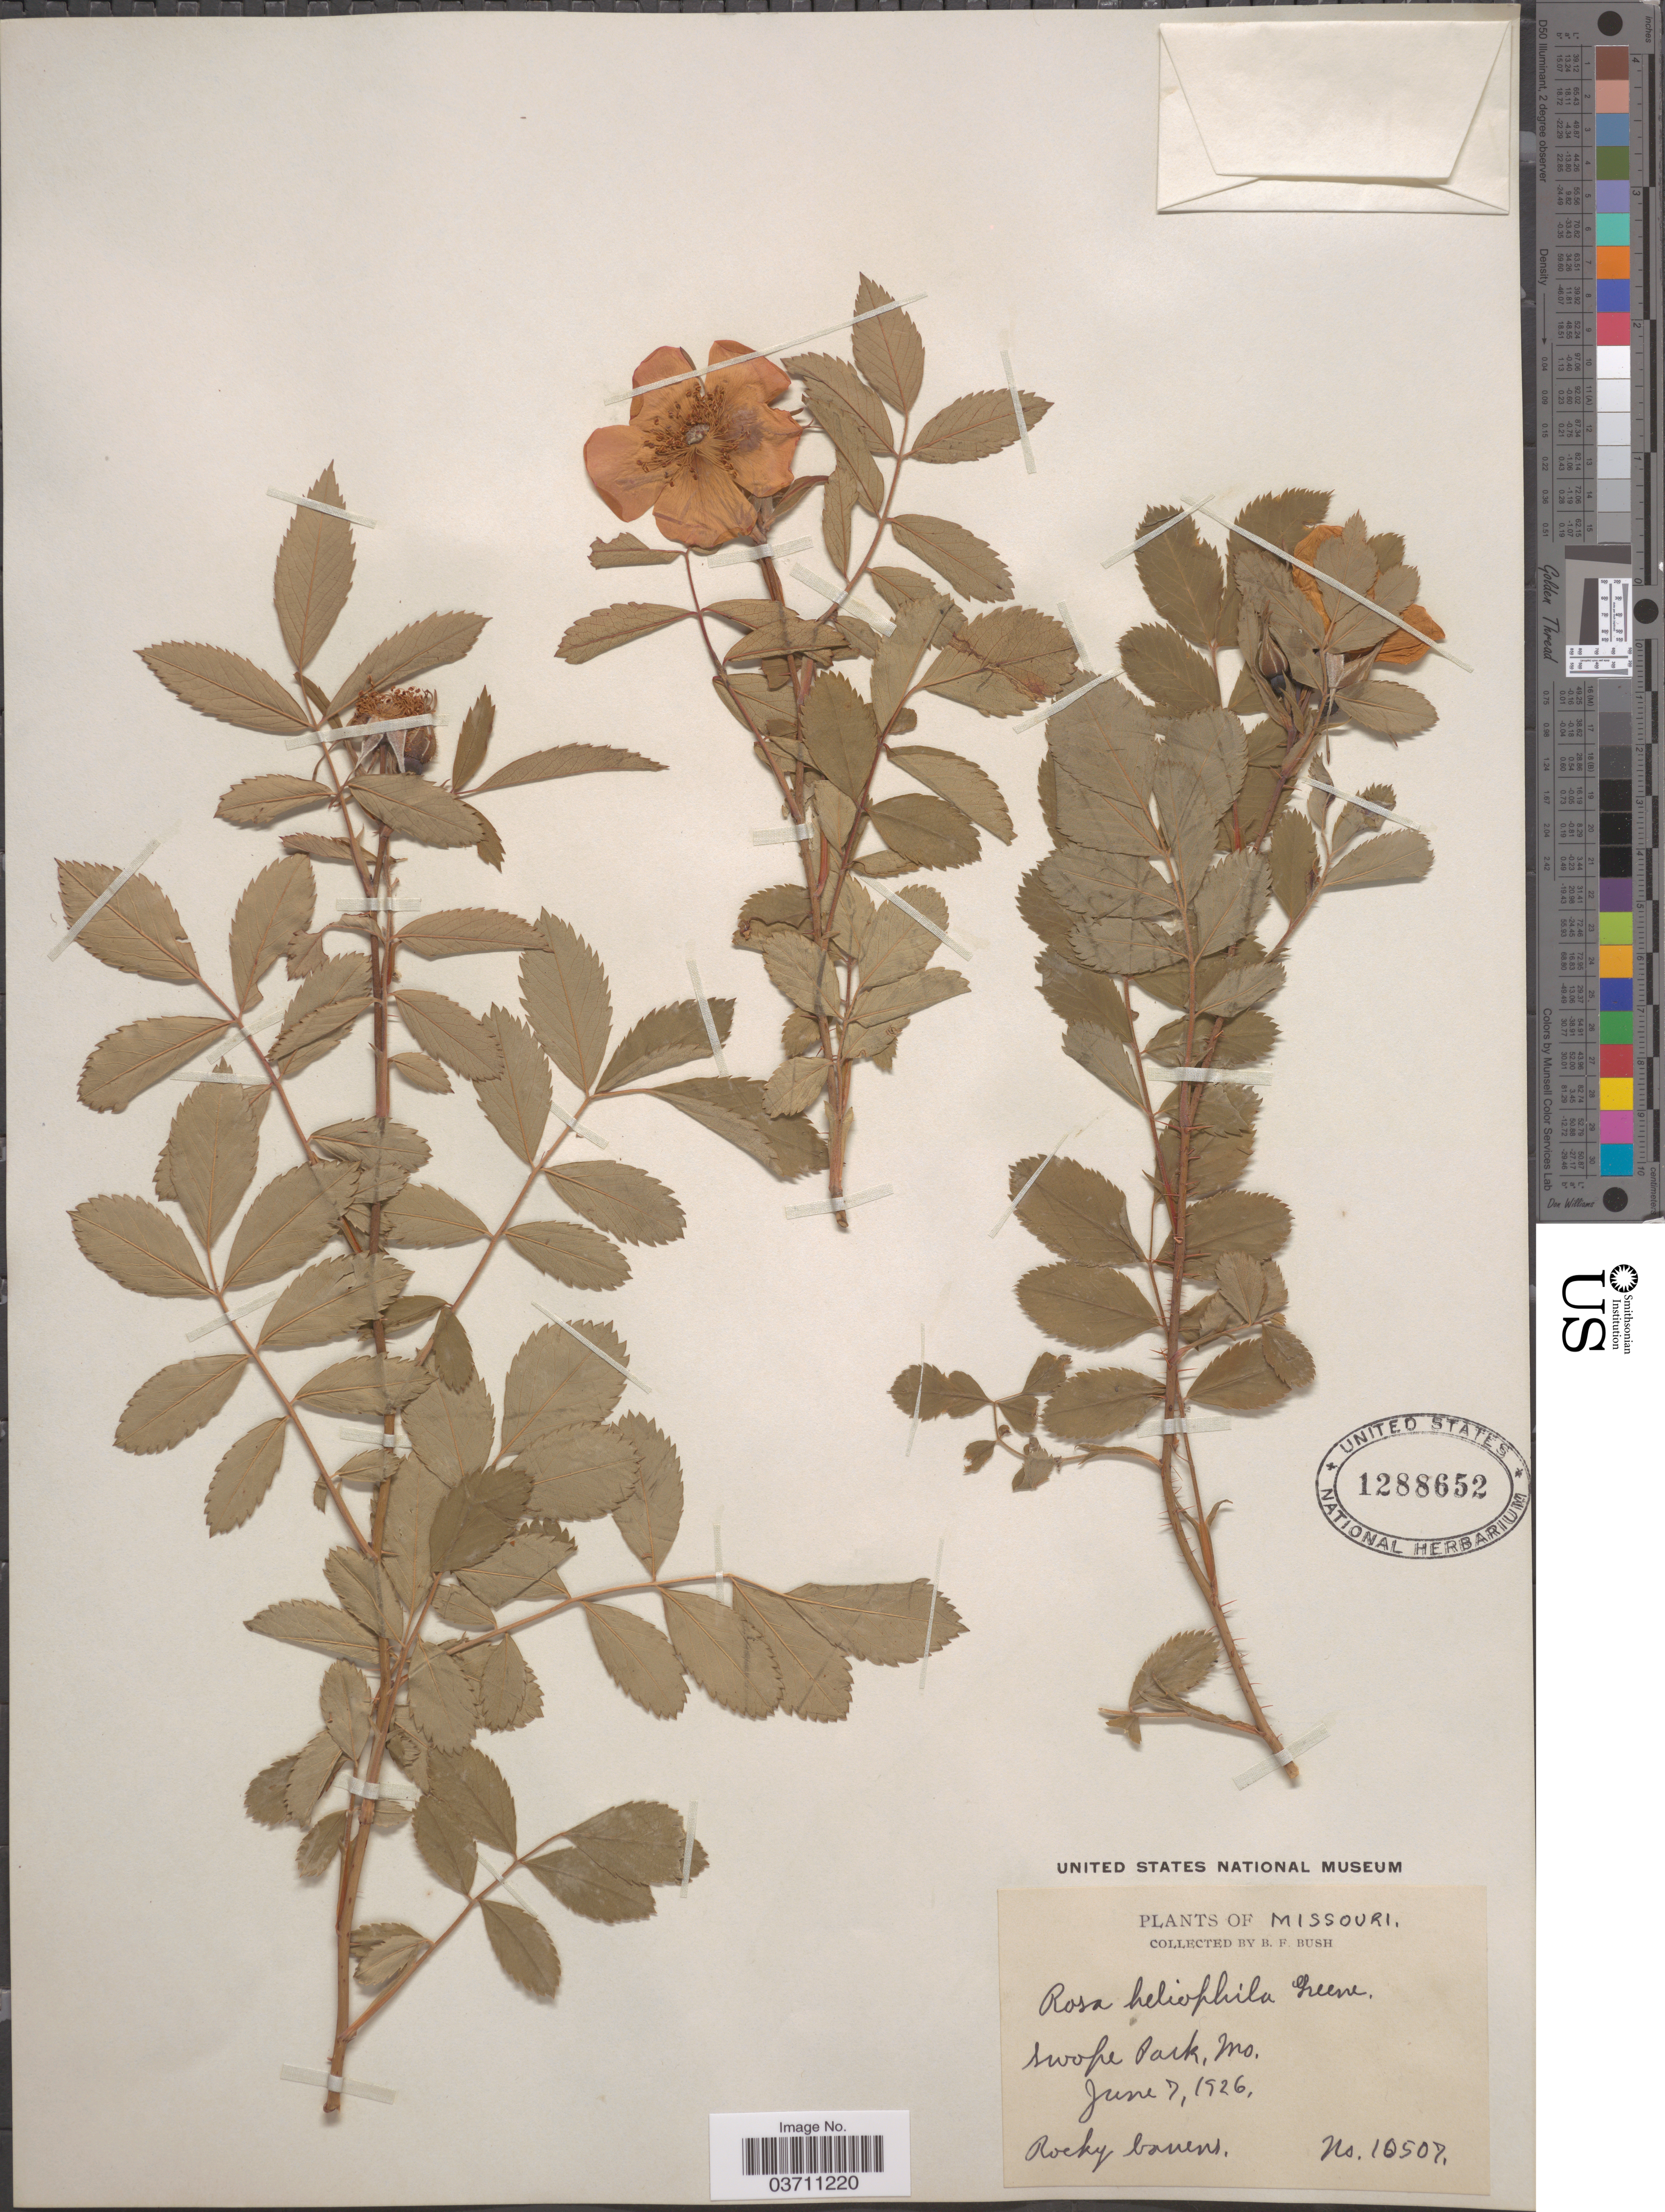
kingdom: Plantae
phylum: Tracheophyta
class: Magnoliopsida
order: Rosales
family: Rosaceae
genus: Rosa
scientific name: Rosa heliophila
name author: Greene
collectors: B. F. Bush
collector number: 10507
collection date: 1926-06-07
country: United States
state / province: Missouri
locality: Swope Park.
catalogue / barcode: US 1288652